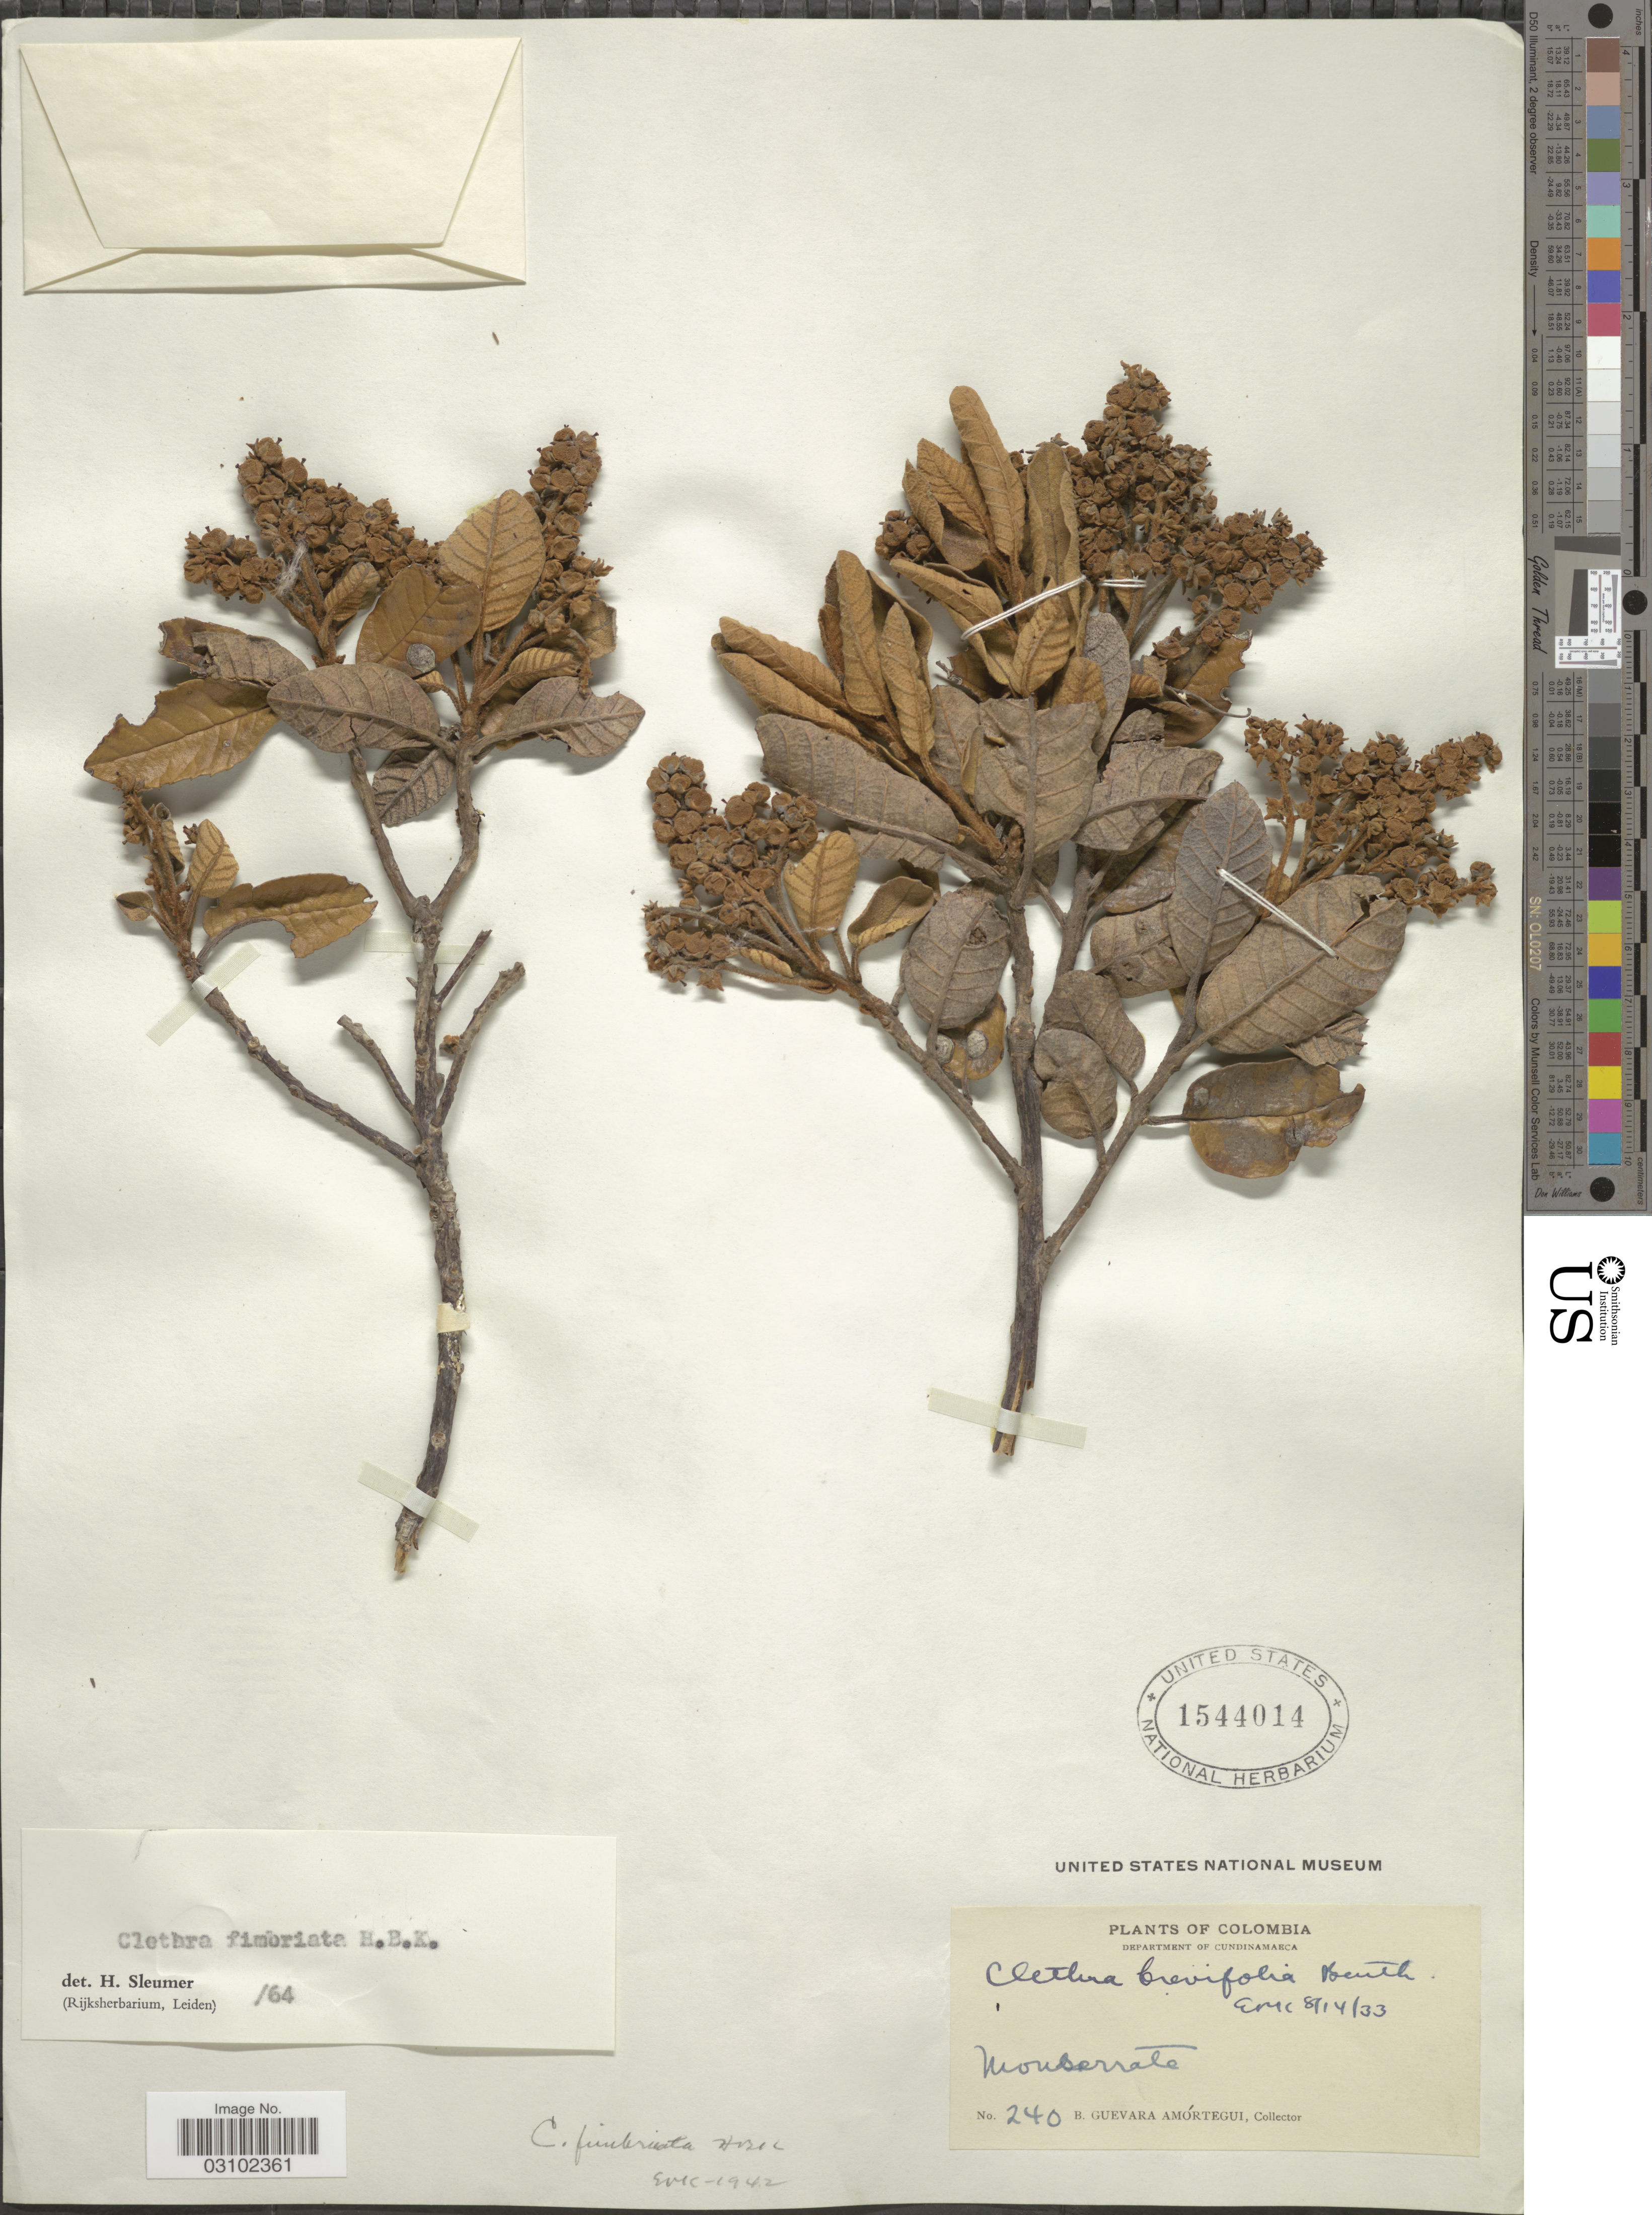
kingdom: Plantae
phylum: Tracheophyta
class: Magnoliopsida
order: Ericales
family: Clethraceae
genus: Clethra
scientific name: Clethra fimbriata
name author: Kunth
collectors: B. Guevara Amortegui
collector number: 240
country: Colombia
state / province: Cundinamarca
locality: Department of Cundinamarca, Monserrate.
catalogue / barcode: US 1544014